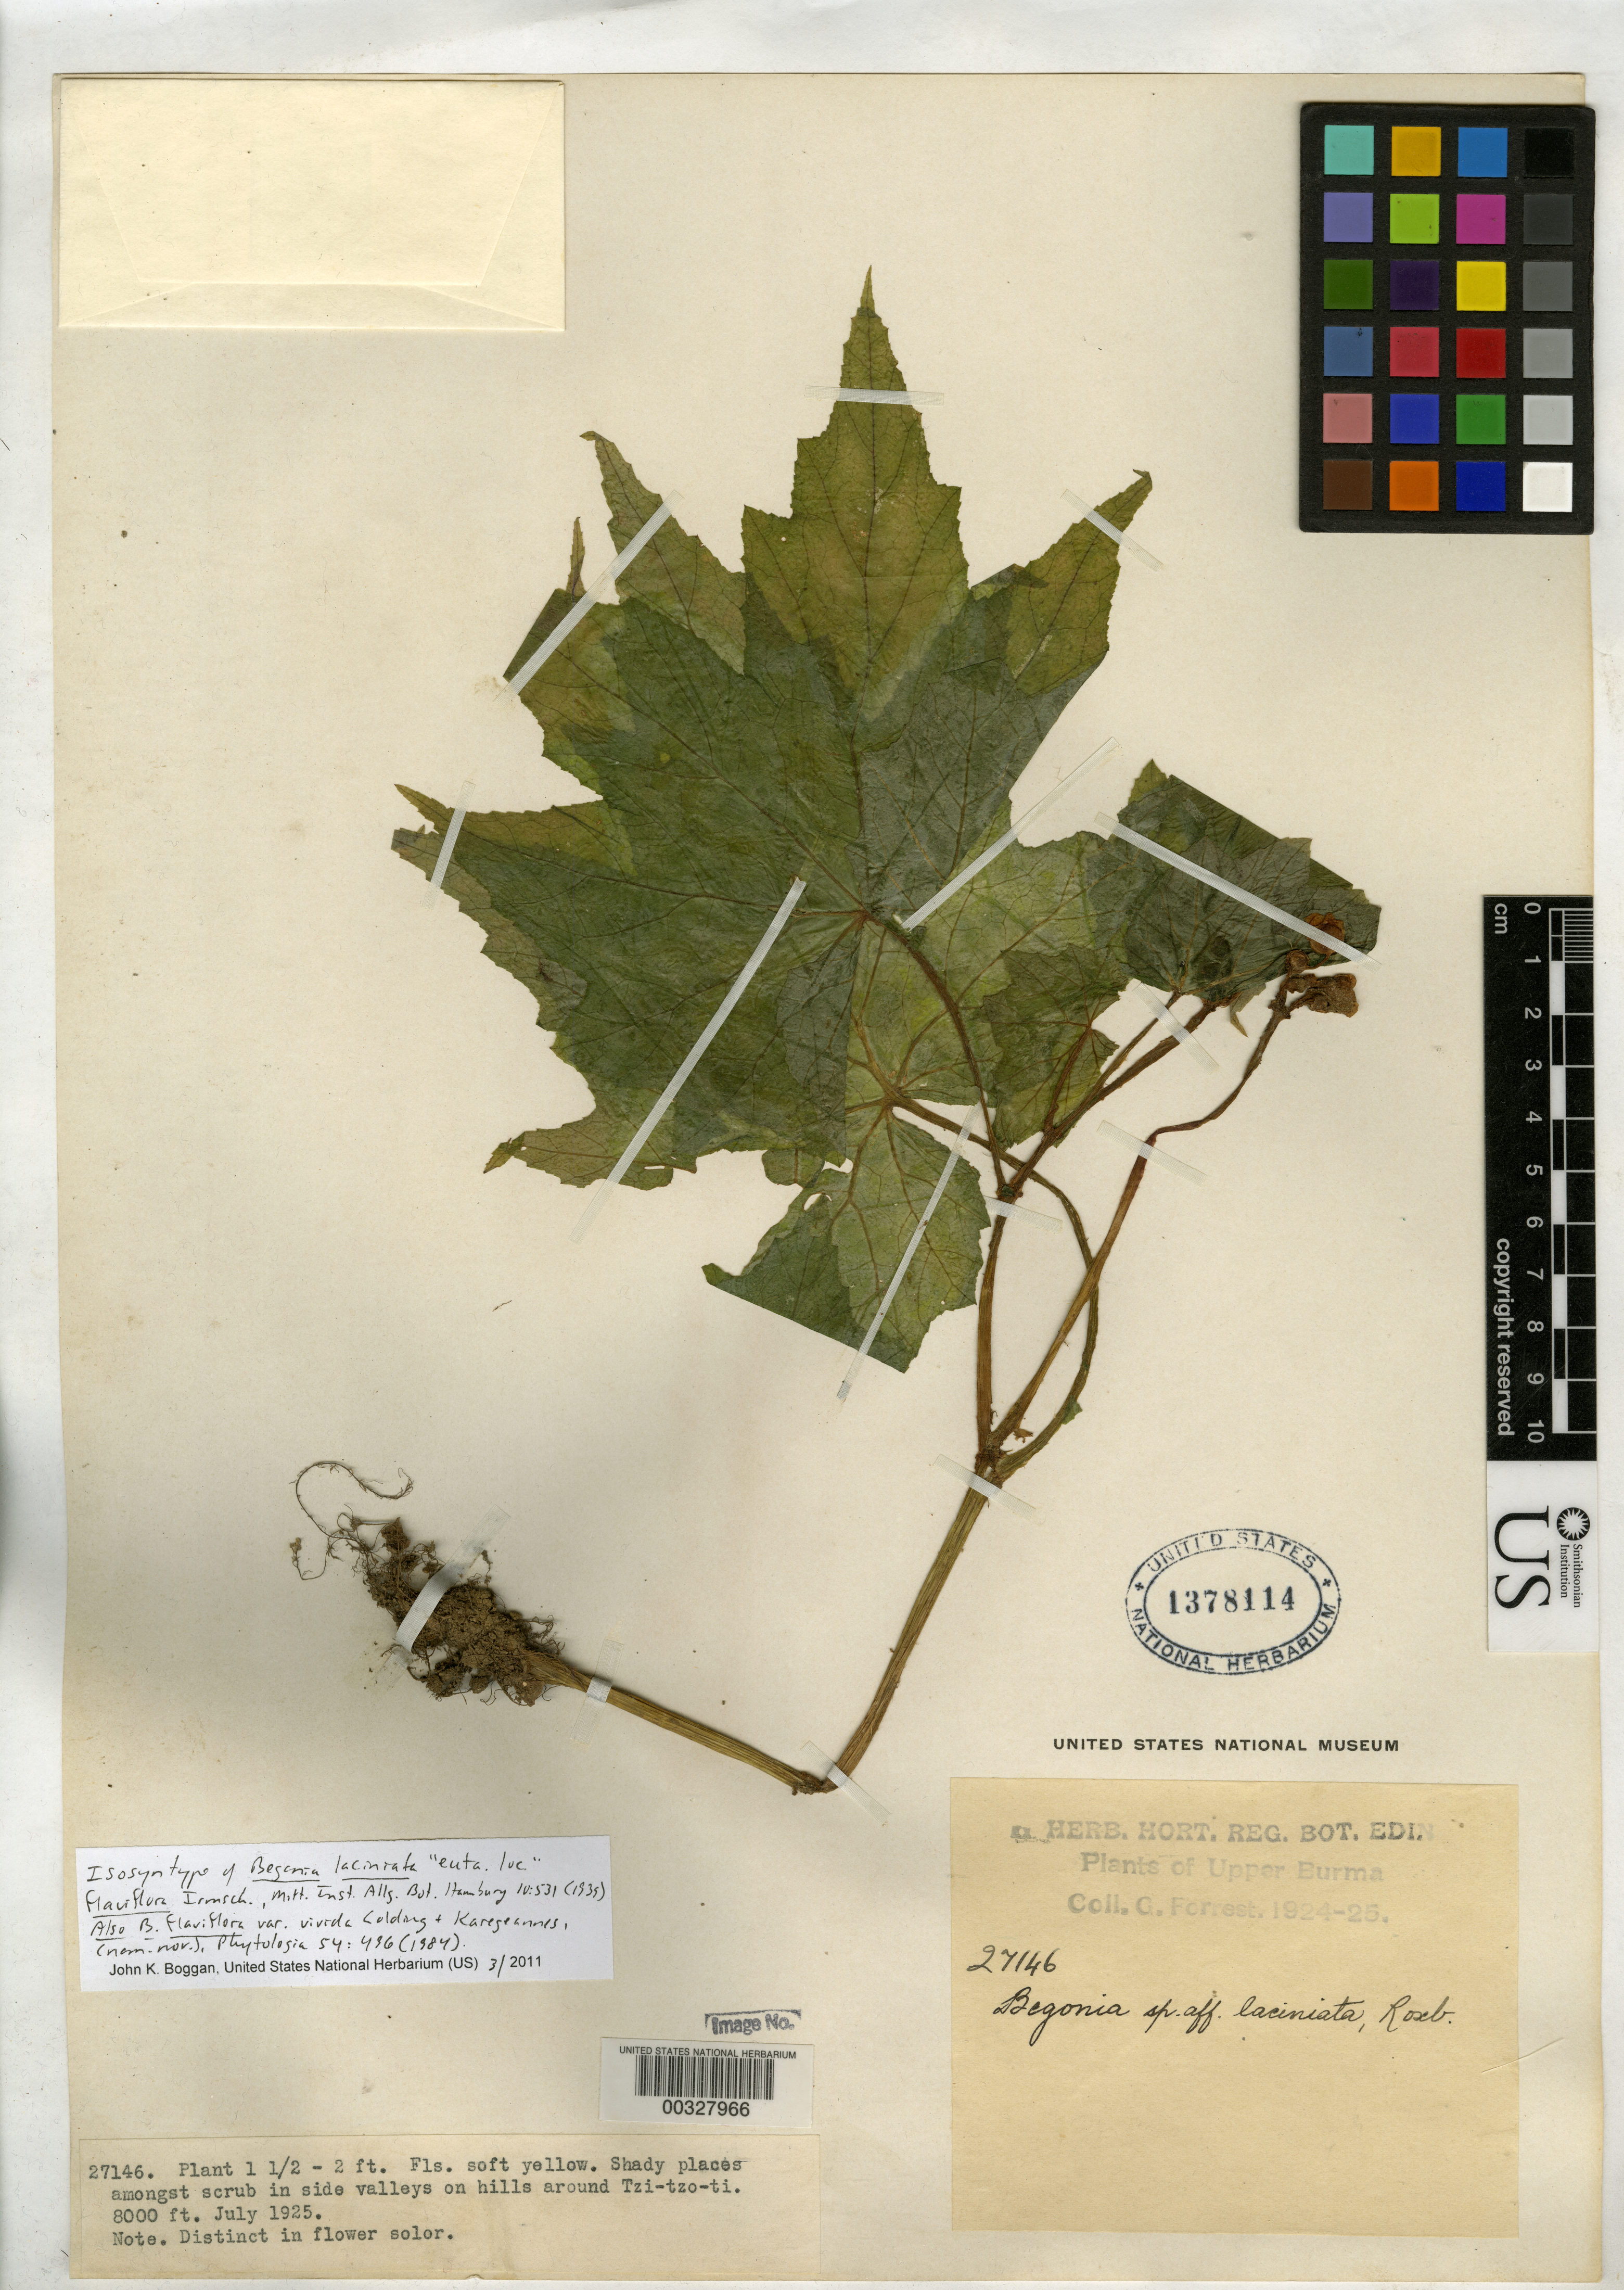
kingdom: Plantae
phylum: Tracheophyta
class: Magnoliopsida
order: Cucurbitales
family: Begoniaceae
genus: Begonia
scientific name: Begonia laciniata subsp. flaviflora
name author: Irmsch.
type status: Isosyntype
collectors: G. Forrest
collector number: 27146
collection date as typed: Jul 1925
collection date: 1925-07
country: Myanmar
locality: Upper Burma. Side valleys on hills around Tzi-tzo-ti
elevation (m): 2438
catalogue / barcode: US 1378114